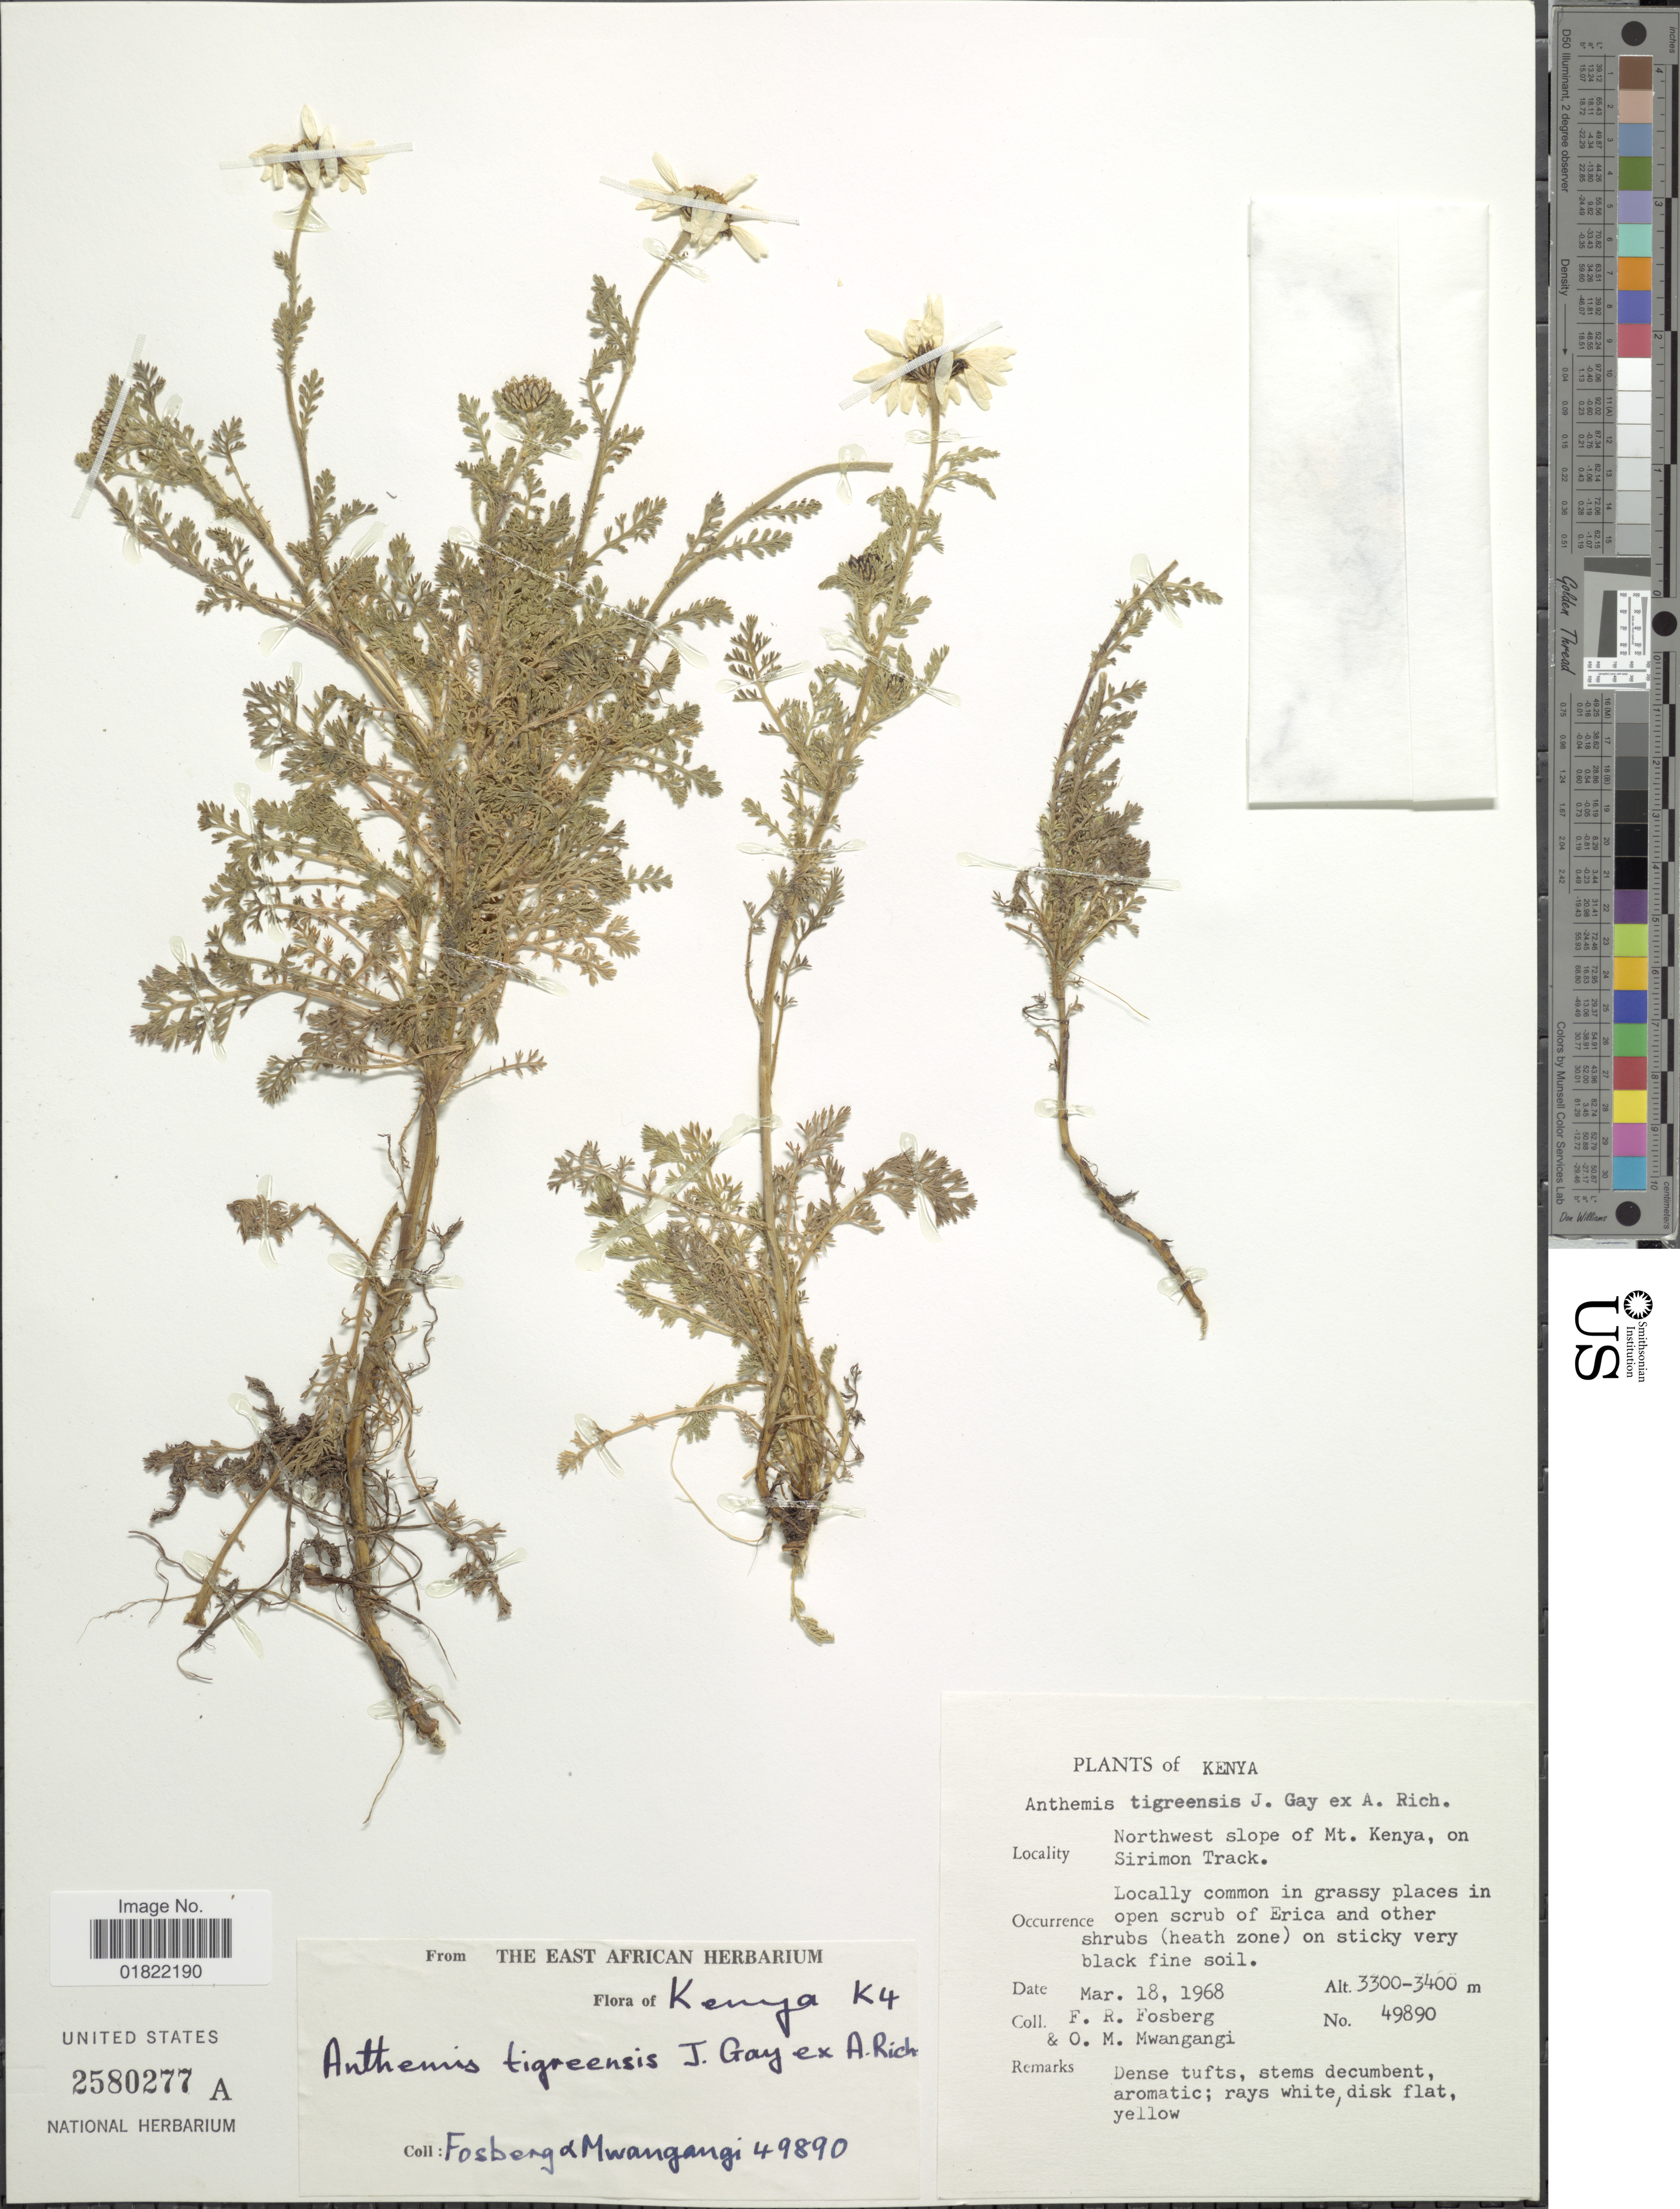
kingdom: Plantae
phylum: Tracheophyta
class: Magnoliopsida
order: Asterales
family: Asteraceae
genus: Anthemis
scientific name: Anthemis tigrensis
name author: J. Gay & A. Rich.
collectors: F. R. Fosberg & O. M. Mwangangi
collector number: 49890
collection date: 1968-03-18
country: Kenya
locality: Northwest slope of Mt. Kenya, on Sirimon Track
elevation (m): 3300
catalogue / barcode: US 2580277A